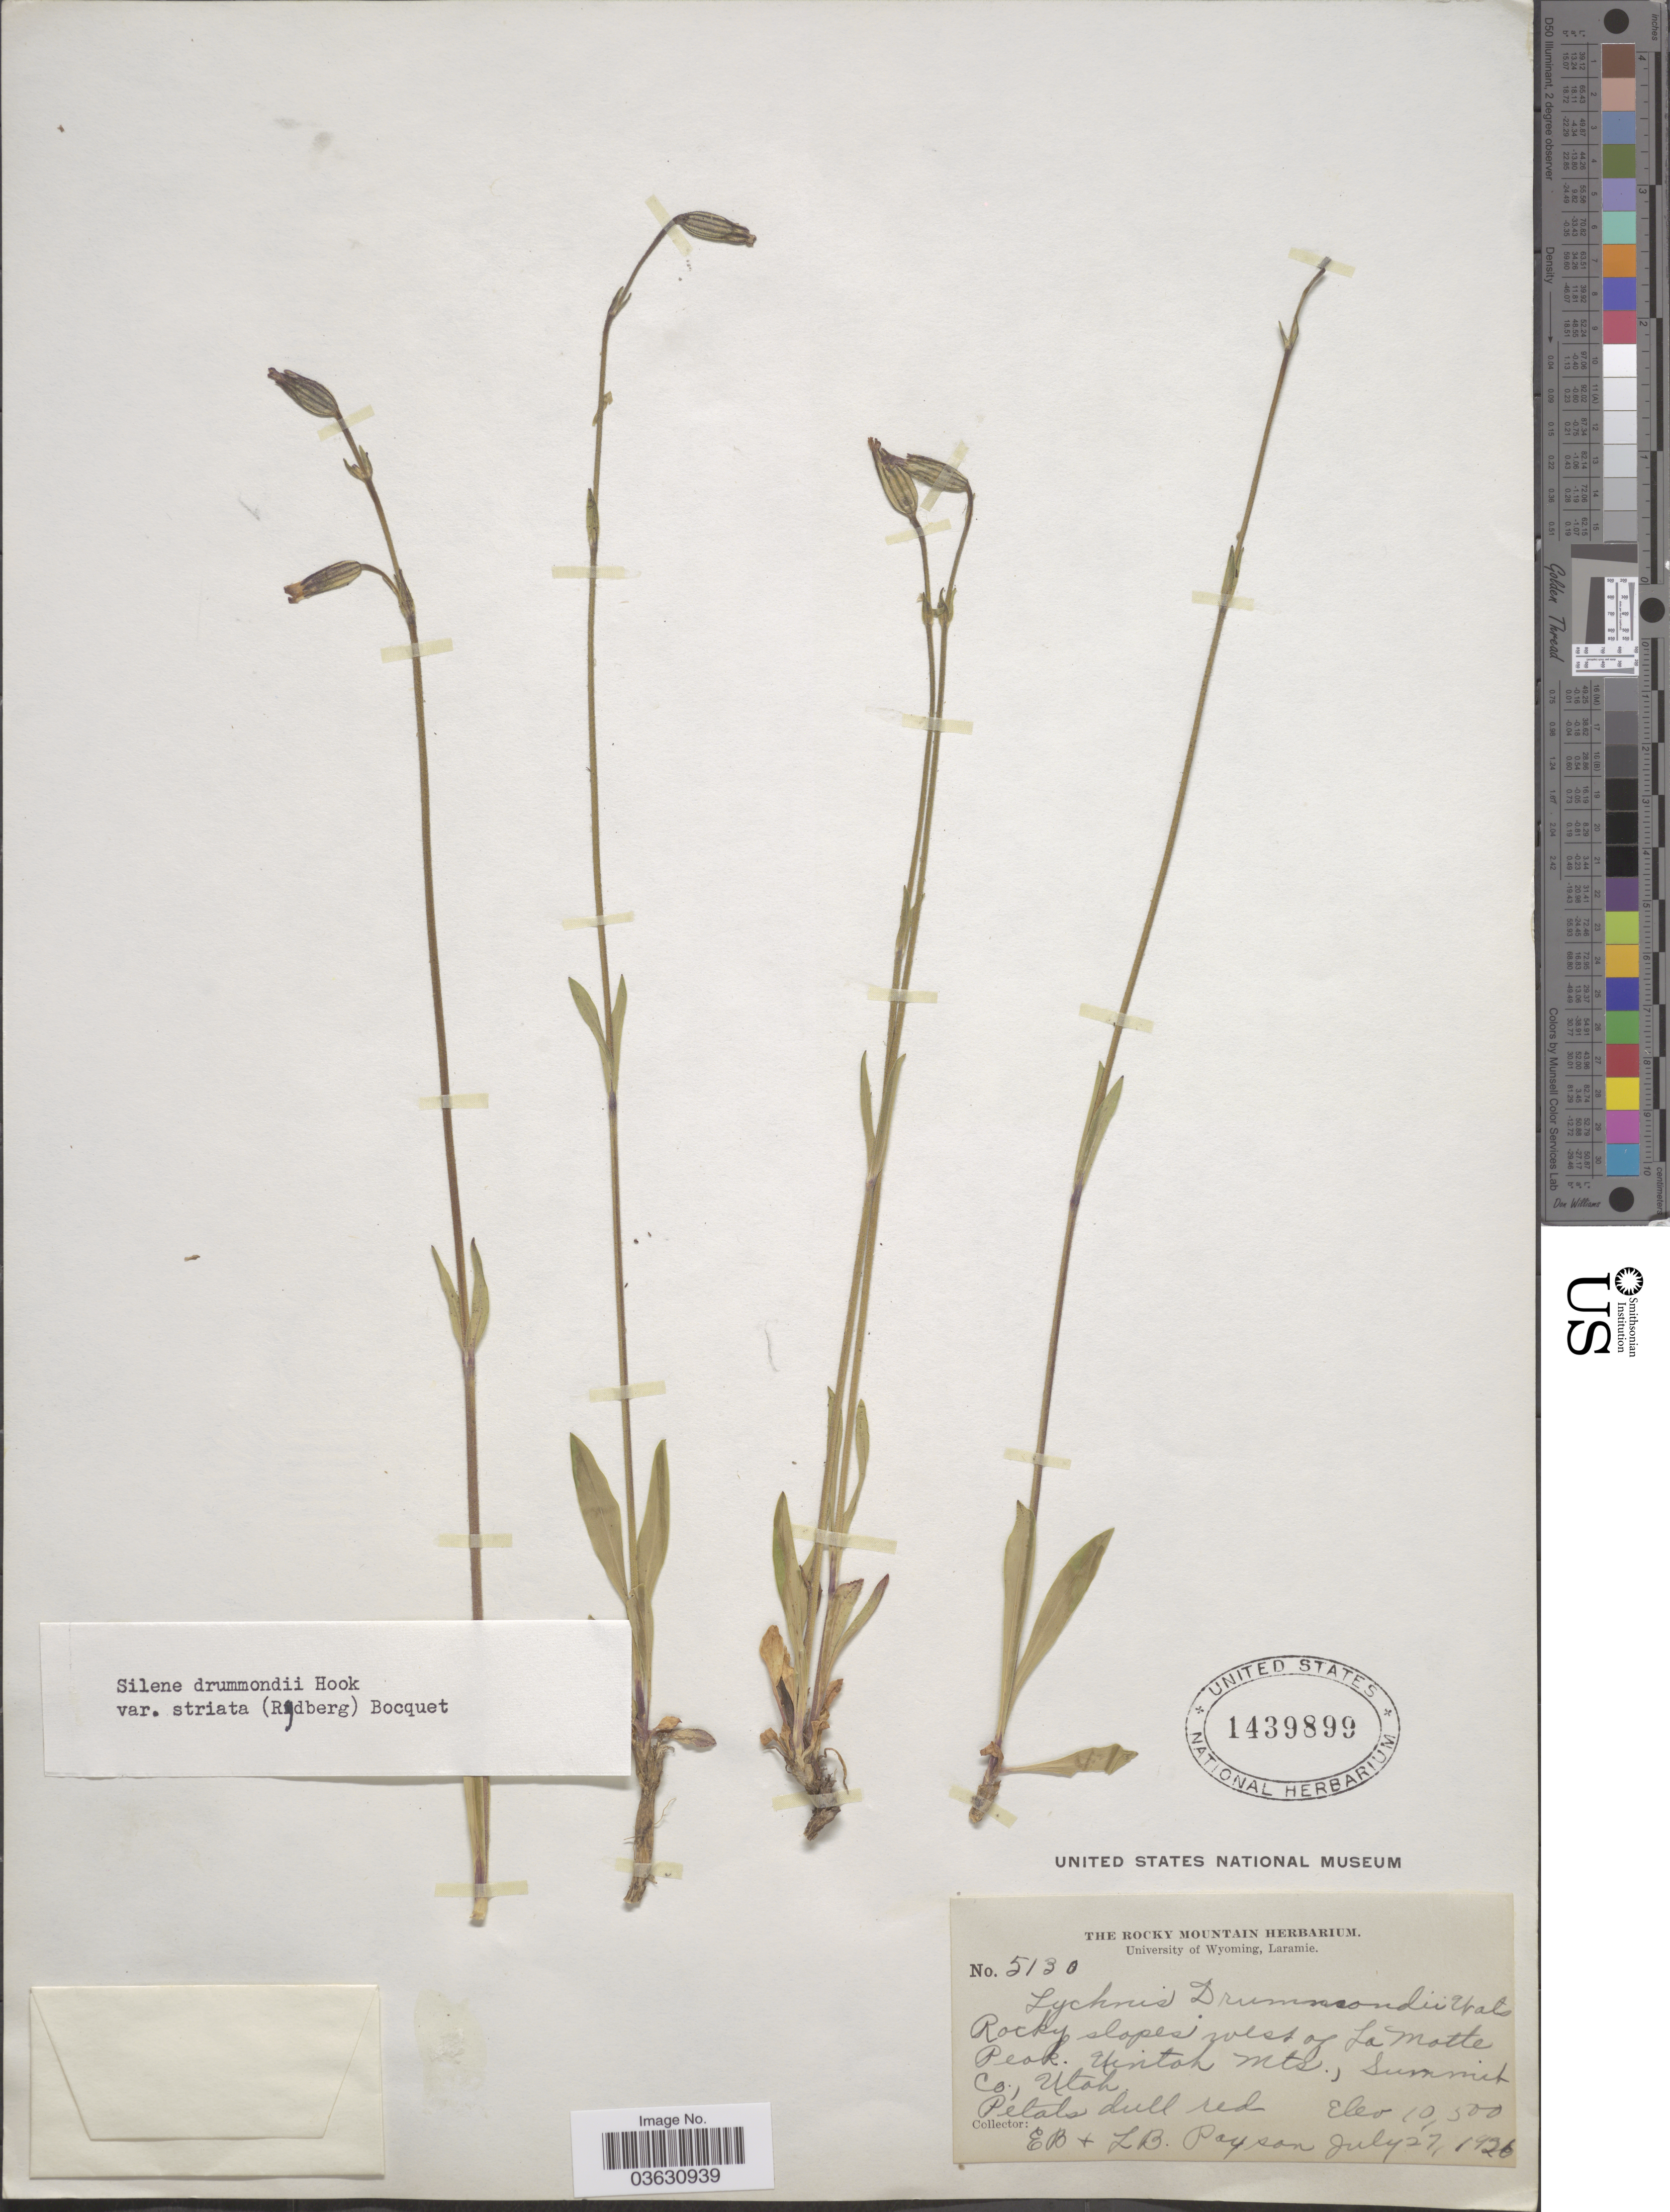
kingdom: Plantae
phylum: Tracheophyta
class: Magnoliopsida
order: Caryophyllales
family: Caryophyllaceae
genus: Silene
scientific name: Silene drummondii var. striata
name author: (Rydb.) Bocquet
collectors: E. B. Payson & L. Payson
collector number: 5130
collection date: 1926-07-27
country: United States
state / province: Utah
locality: Rocky slopes west of La Motte Peak. Uintah Mts., Summit Co.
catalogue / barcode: US 1439899